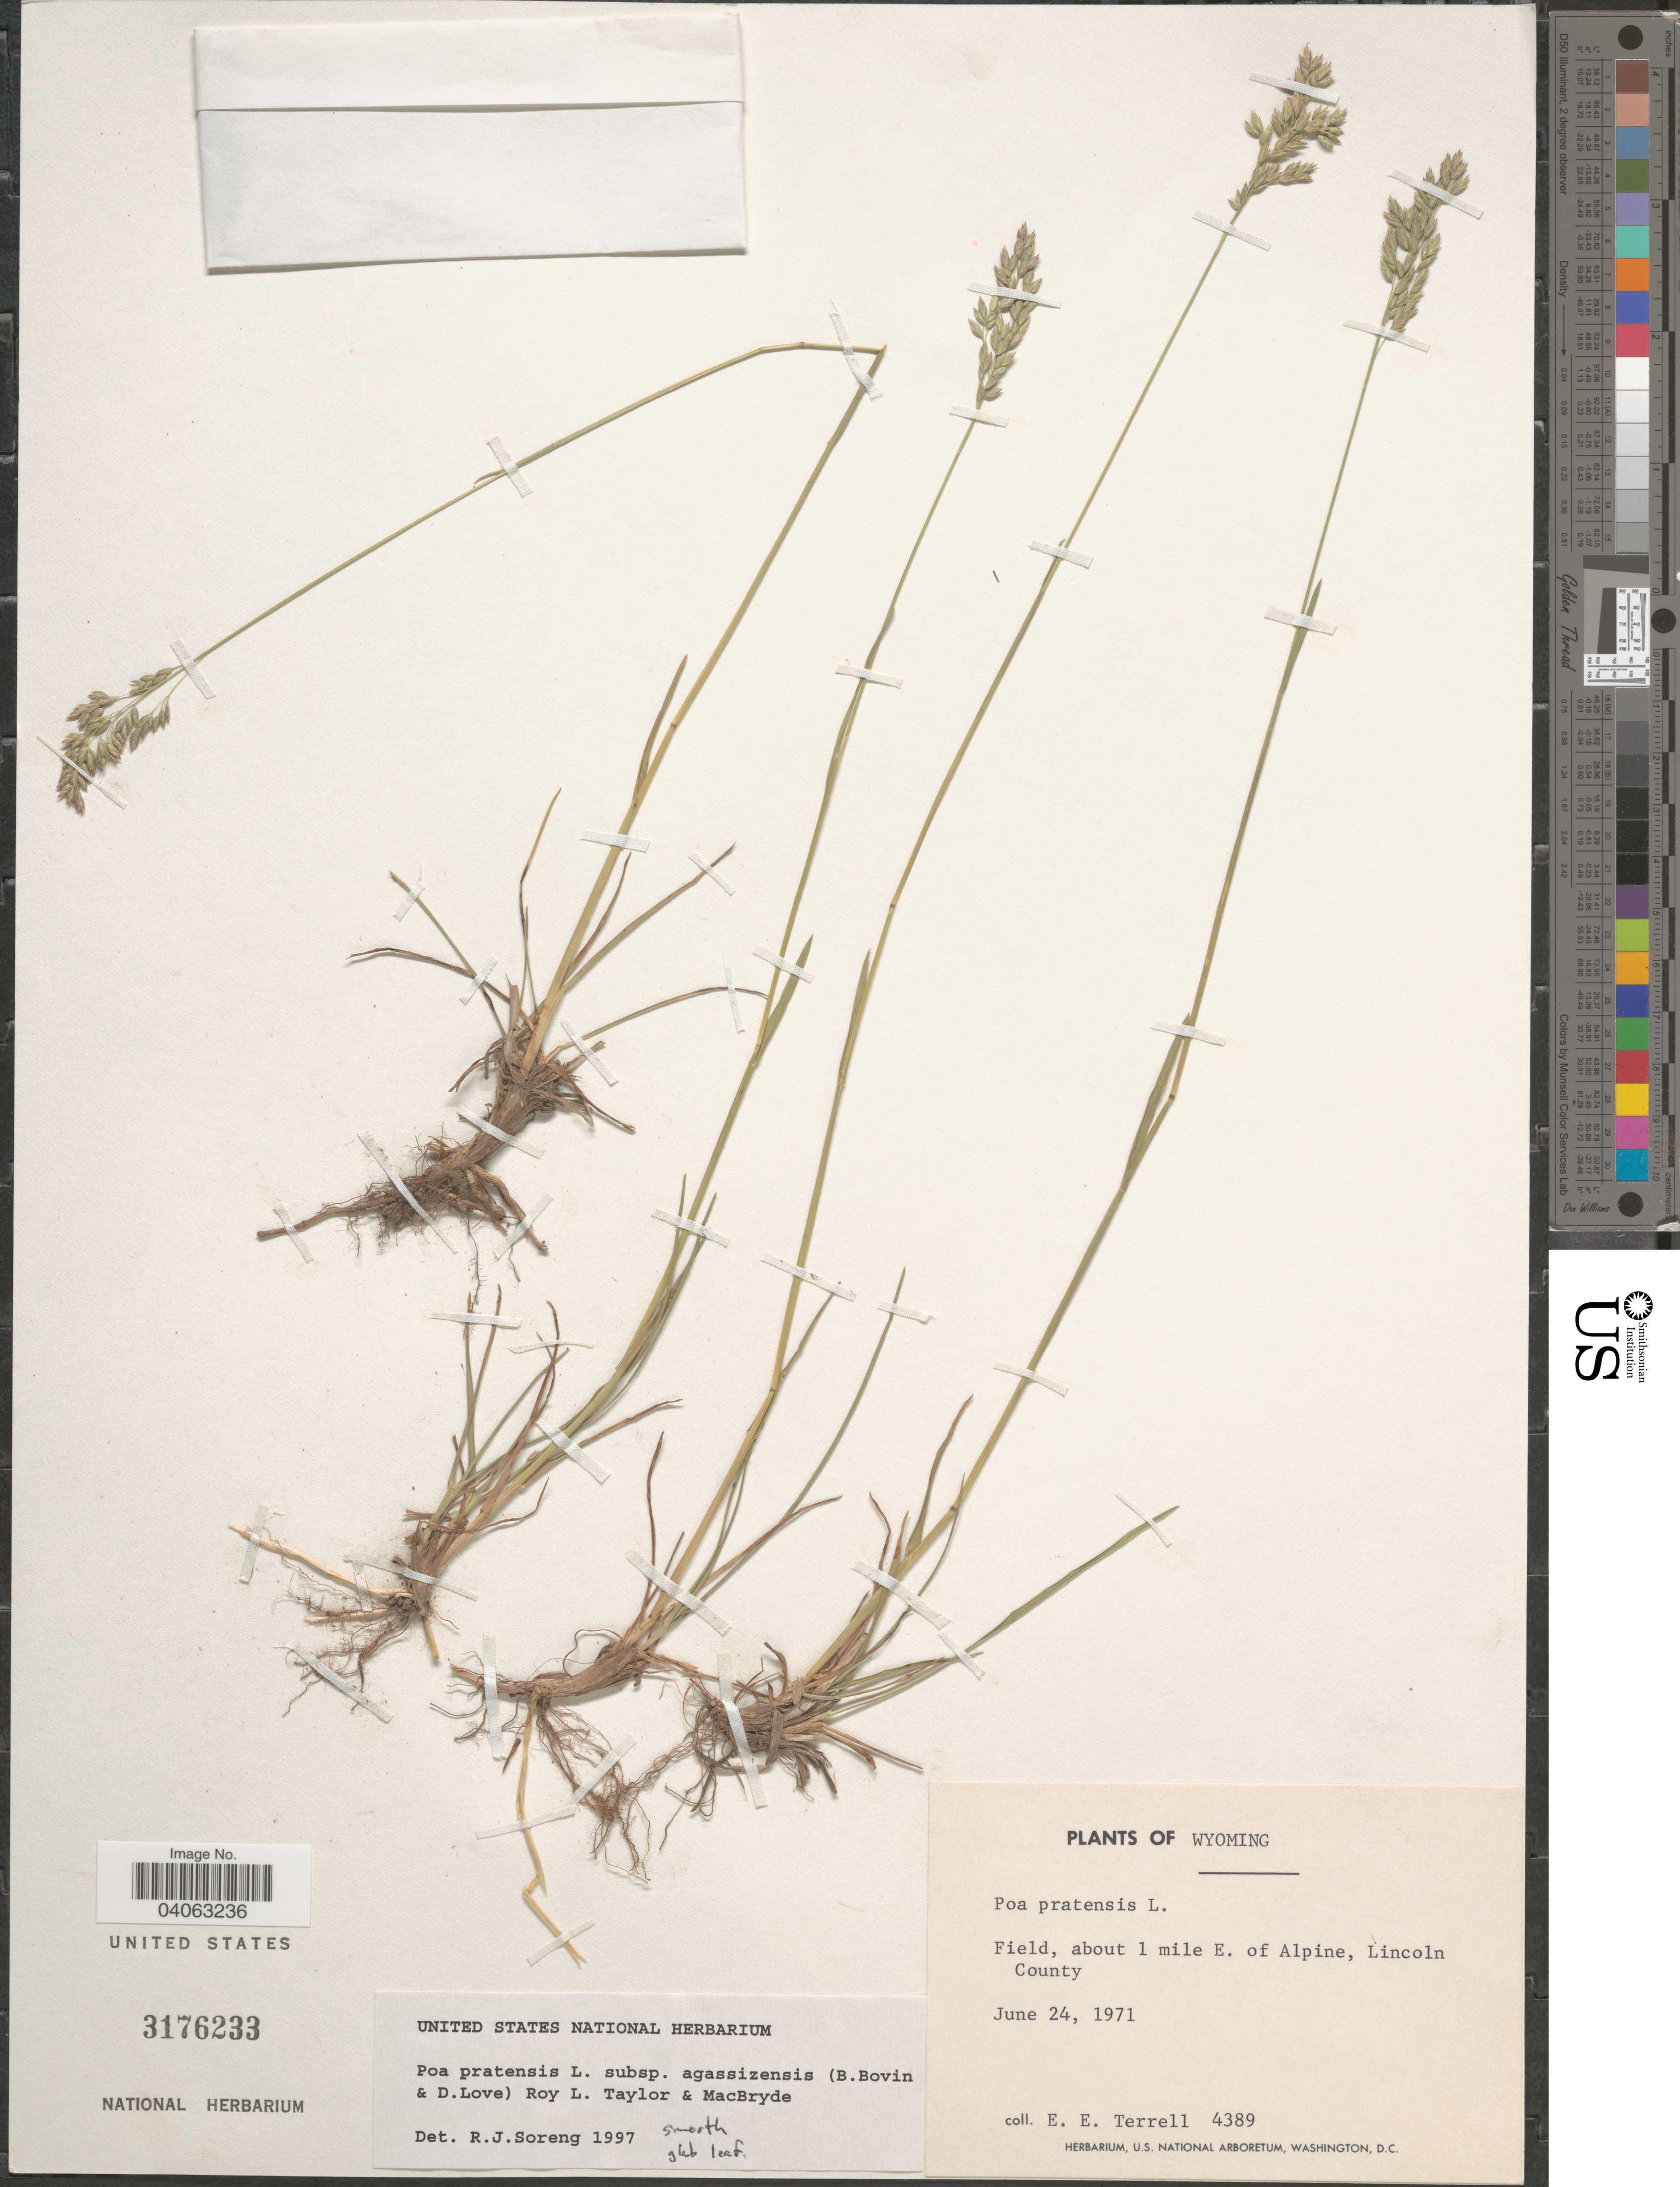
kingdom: Plantae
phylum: Tracheophyta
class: Liliopsida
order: Poales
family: Poaceae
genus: Poa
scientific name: Poa pratensis subsp. agassizensis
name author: (B. Boivin & D. Löve) Roy L. Taylor & MacBryde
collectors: E. E. Terrell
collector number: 4389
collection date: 1971-06-24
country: United States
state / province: Wyoming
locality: Field, about 1 mile E. of Alpine, Lincoln County.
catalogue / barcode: US 3176233